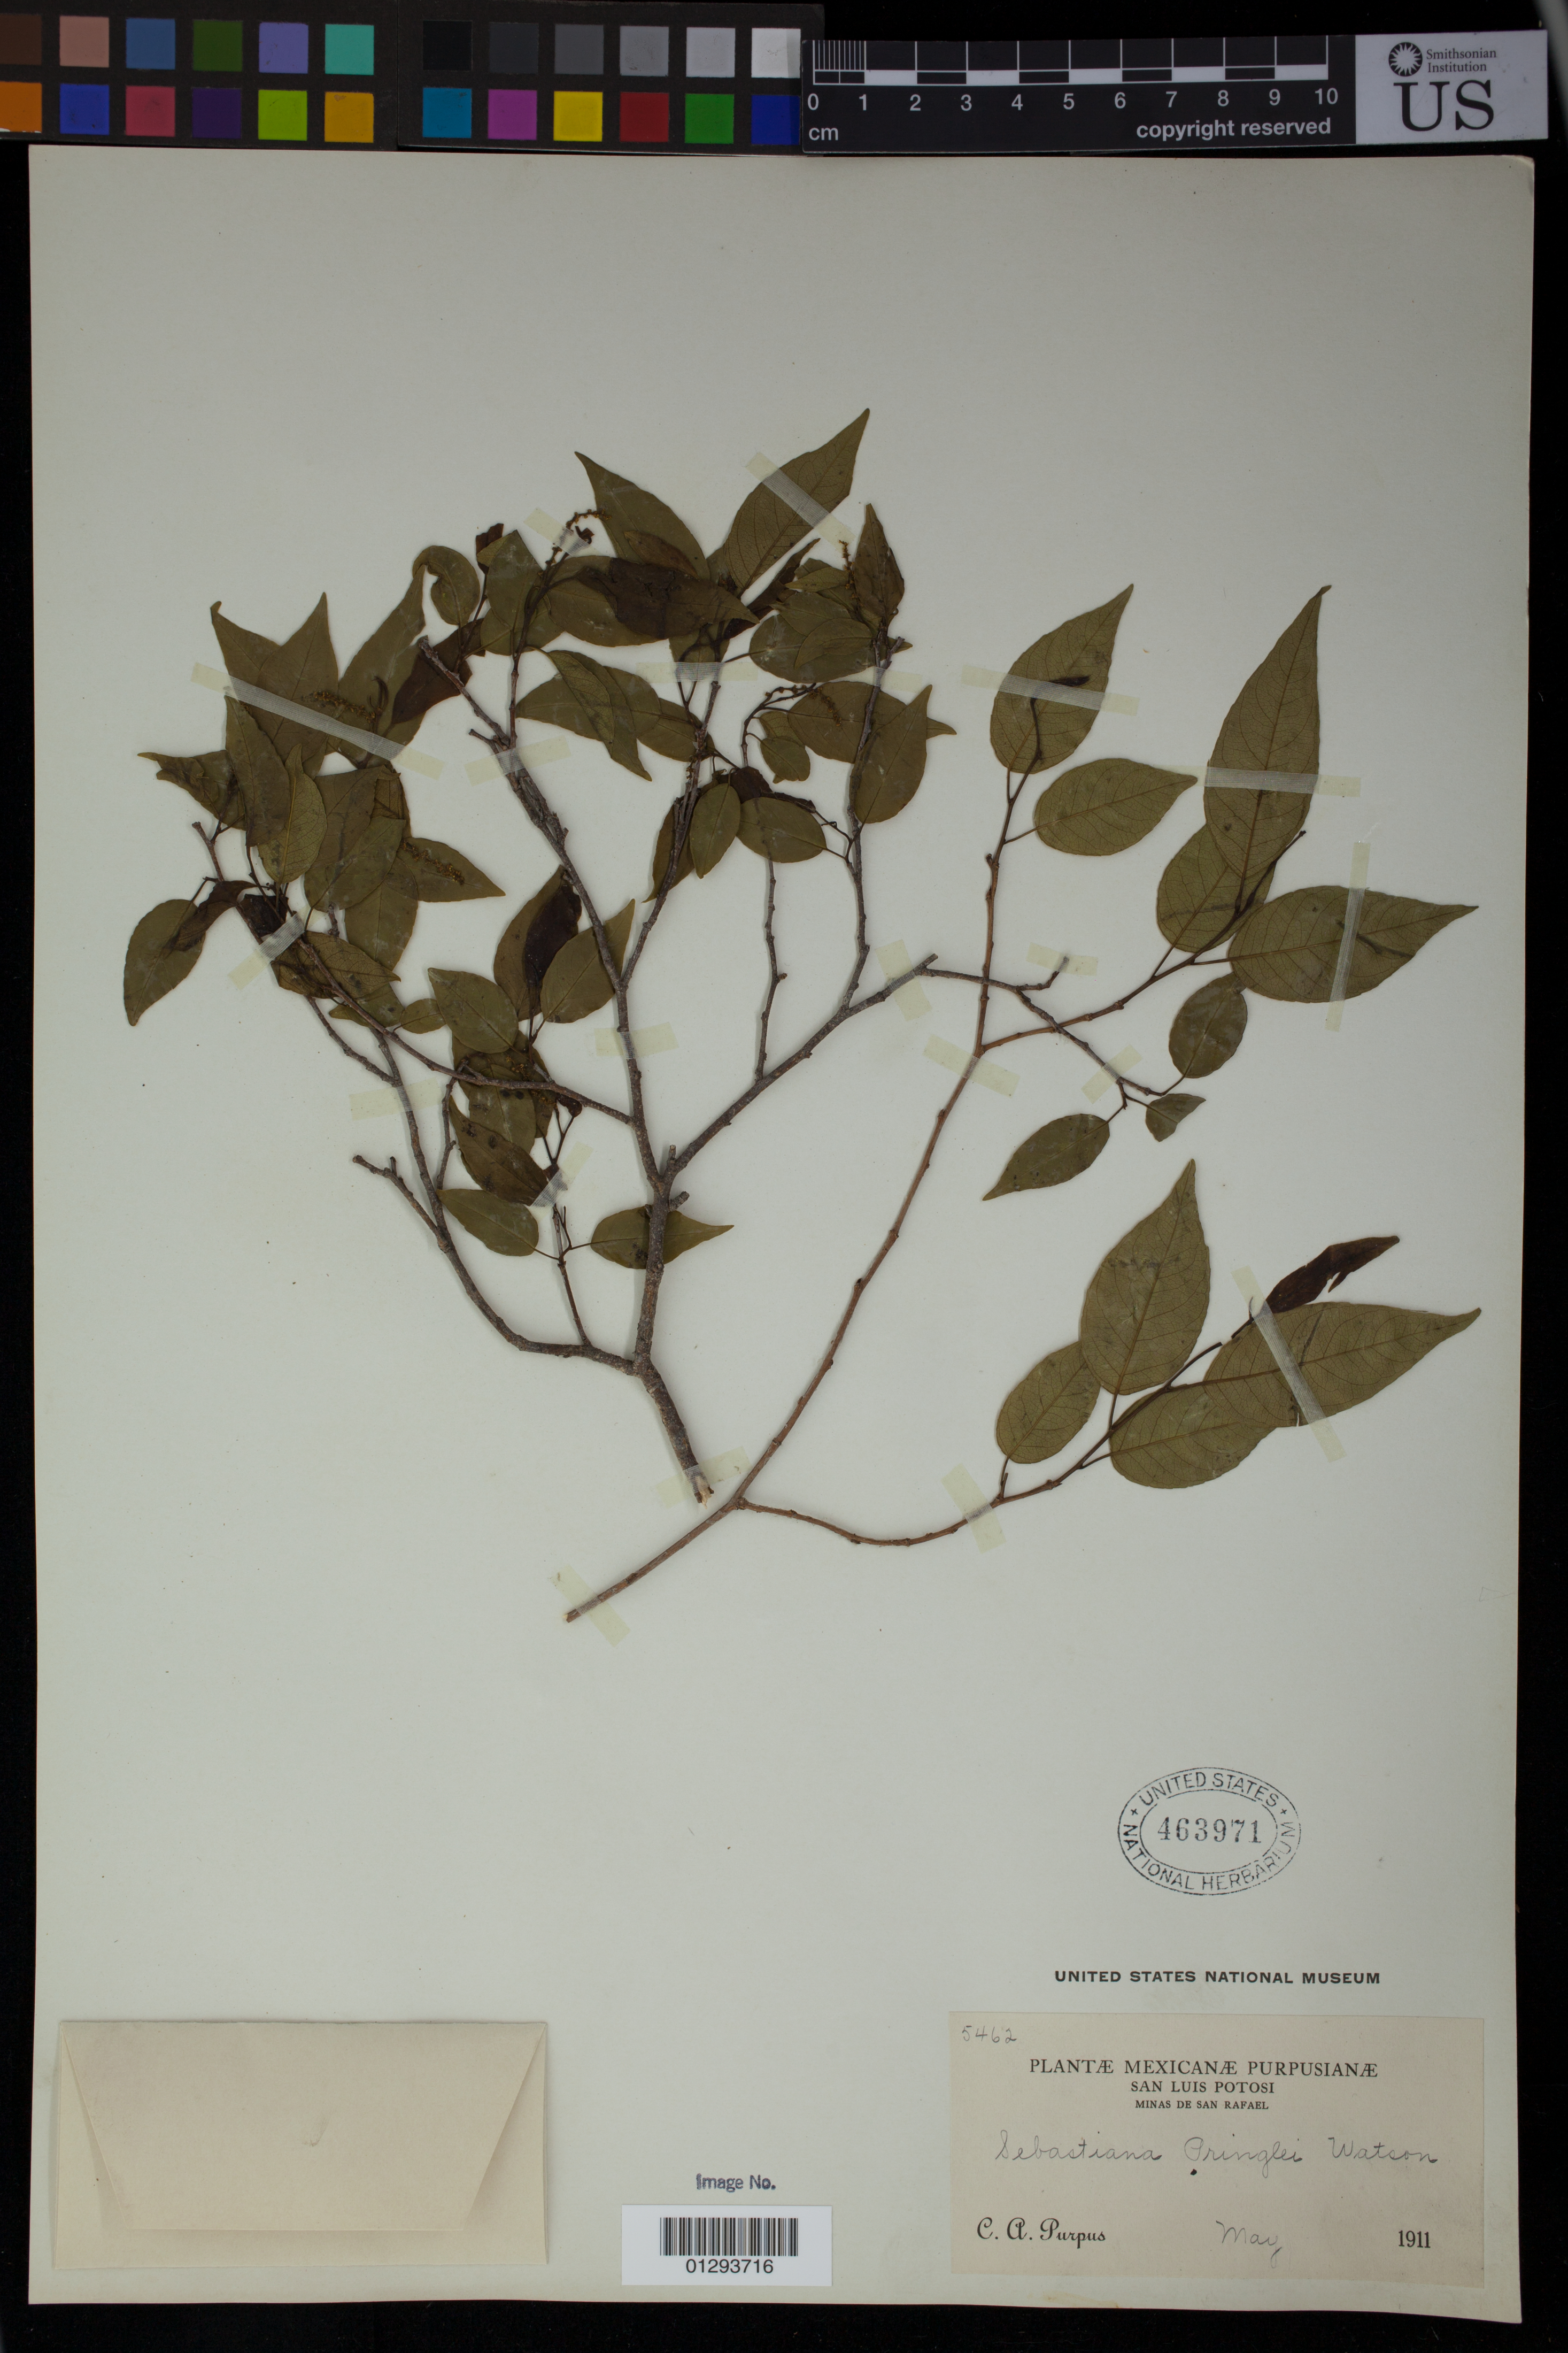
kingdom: Plantae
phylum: Tracheophyta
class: Magnoliopsida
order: Malpighiales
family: Euphorbiaceae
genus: Sebastiania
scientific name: Sebastiania pavoniana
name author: (Müll. Arg.) Müll. Arg.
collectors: C. A. Purpus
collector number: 5462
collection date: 1911-05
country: Mexico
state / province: San Luis Potosi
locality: Minas de San Rafael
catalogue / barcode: US 463971